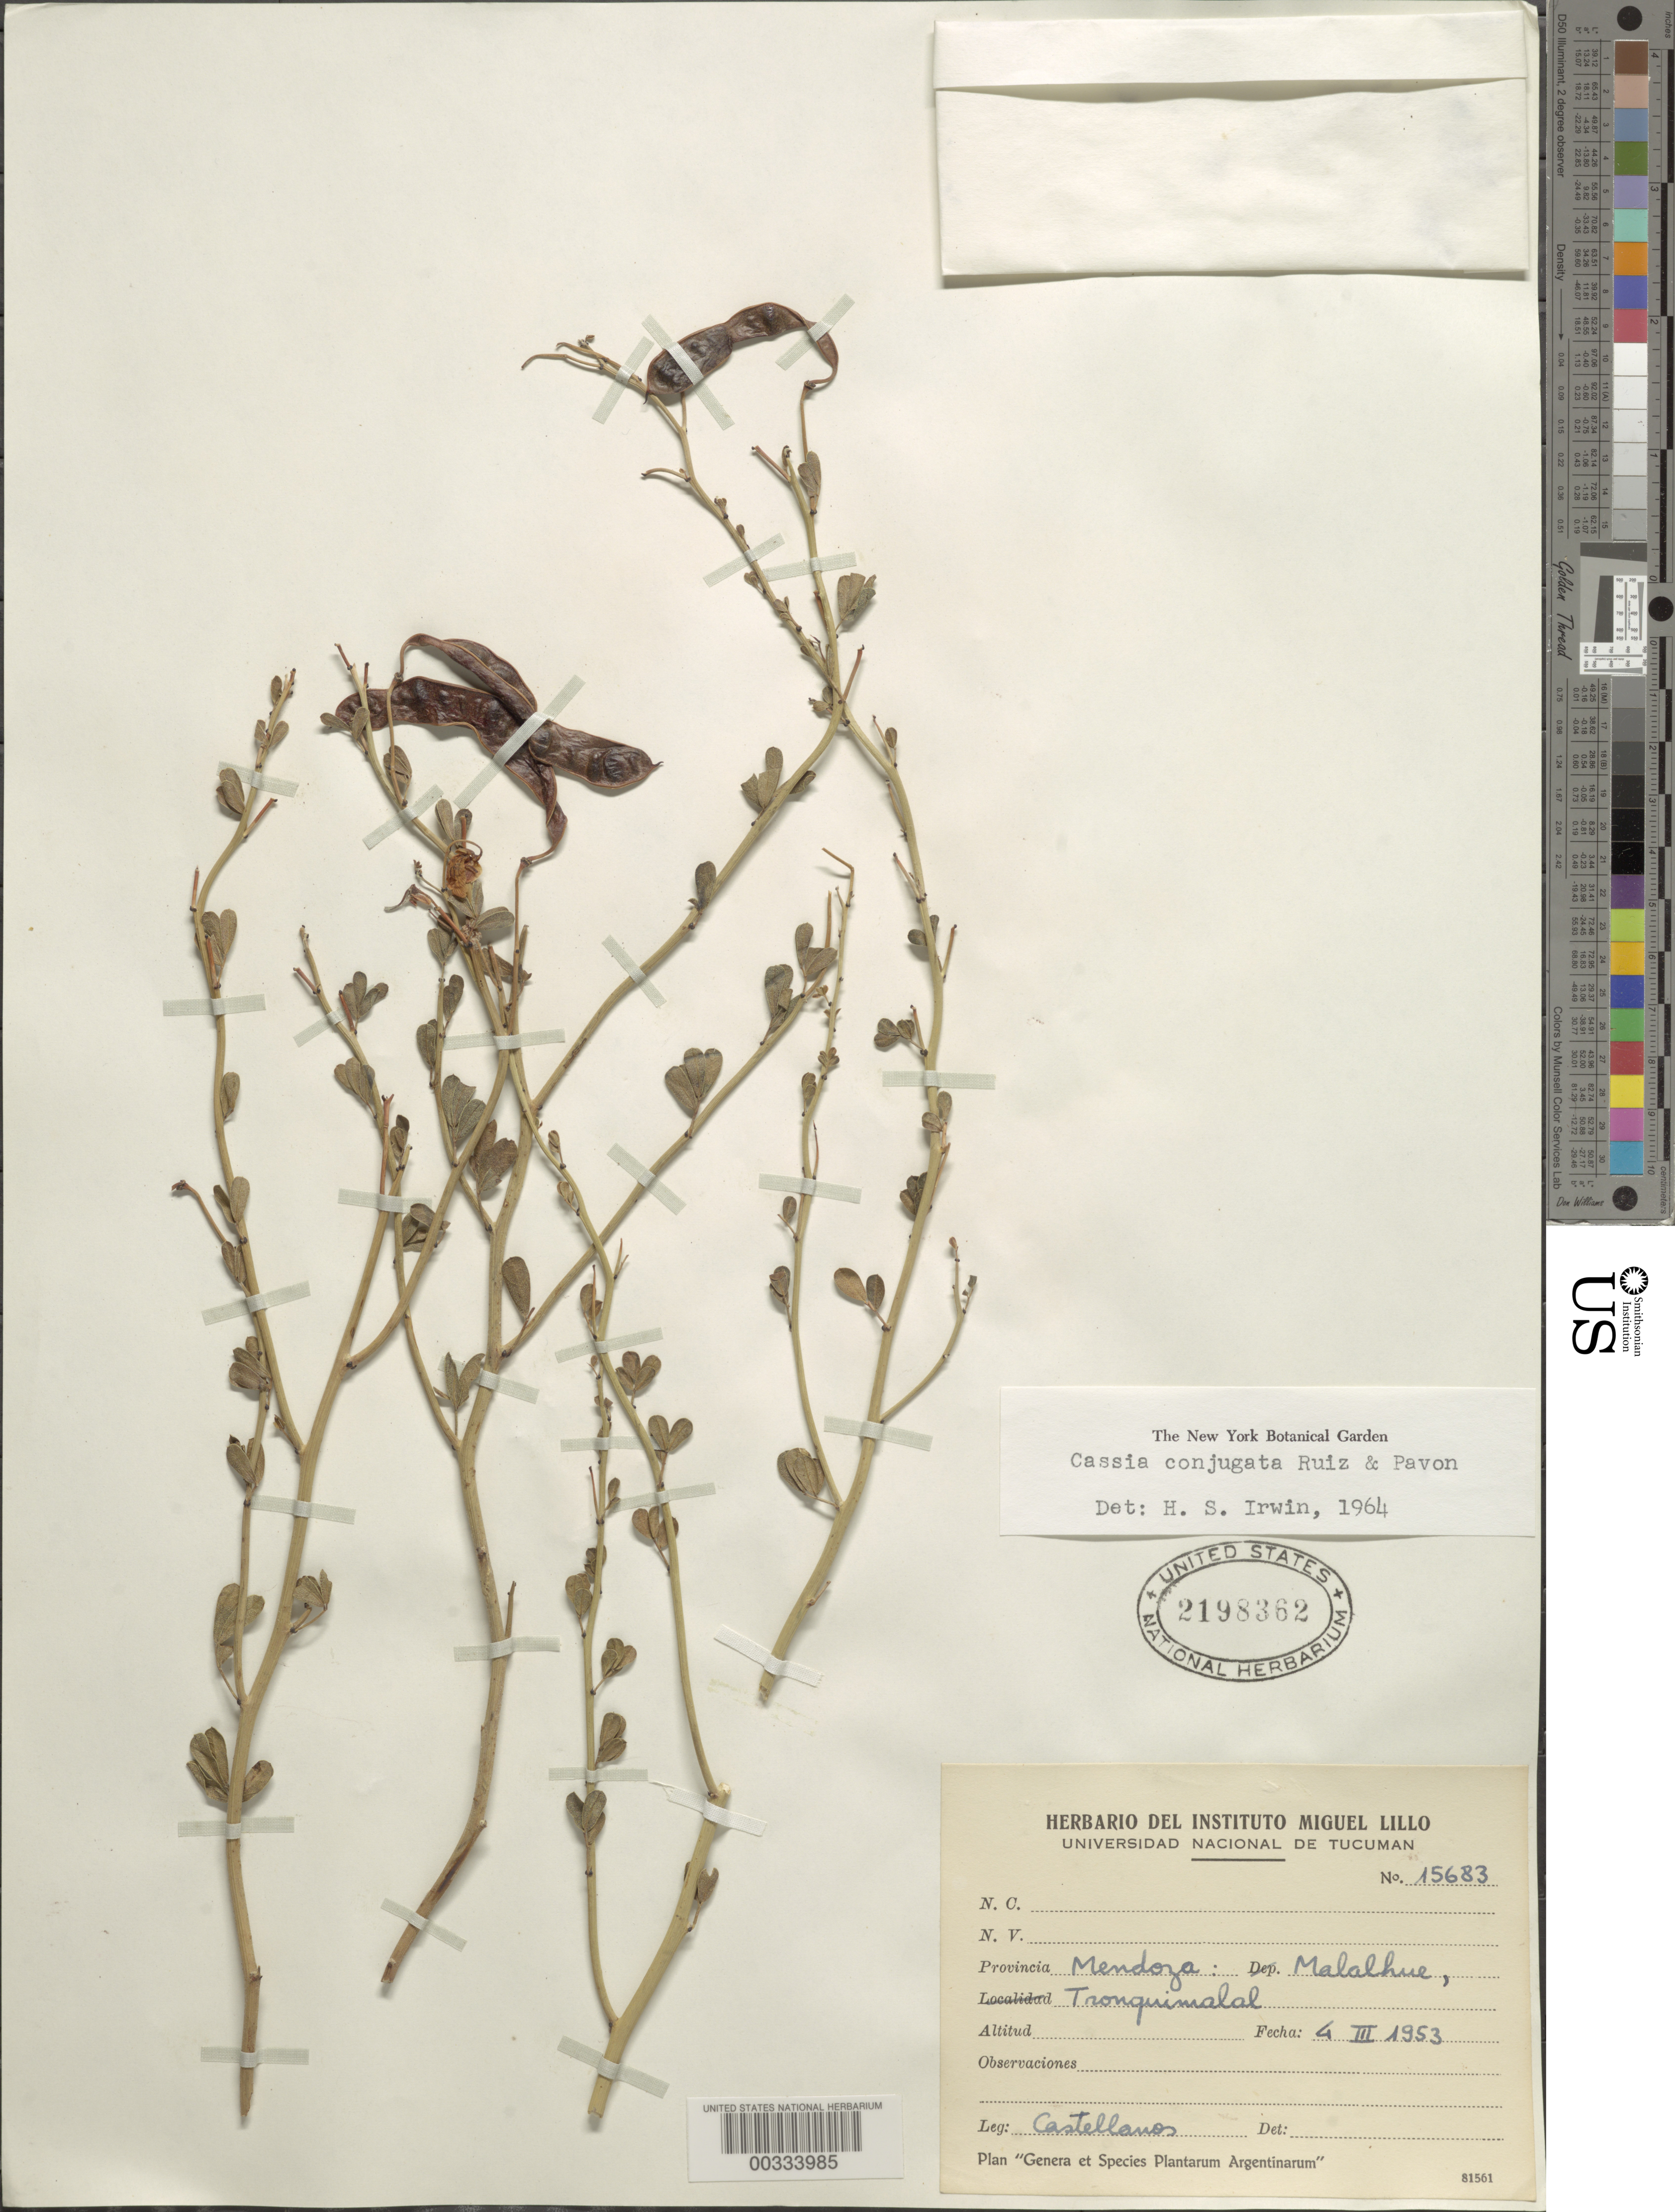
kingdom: Plantae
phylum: Tracheophyta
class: Magnoliopsida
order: Fabales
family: Fabaceae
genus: Senna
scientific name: Senna brongniartii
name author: (Gaudich.) H.S. Irwin & Barneby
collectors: A. Castellanos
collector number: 15683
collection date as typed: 04 Mar 1953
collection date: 1953-03-04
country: Argentina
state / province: Mendoza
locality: Malalhue, Tronguimalal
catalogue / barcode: US 2198362